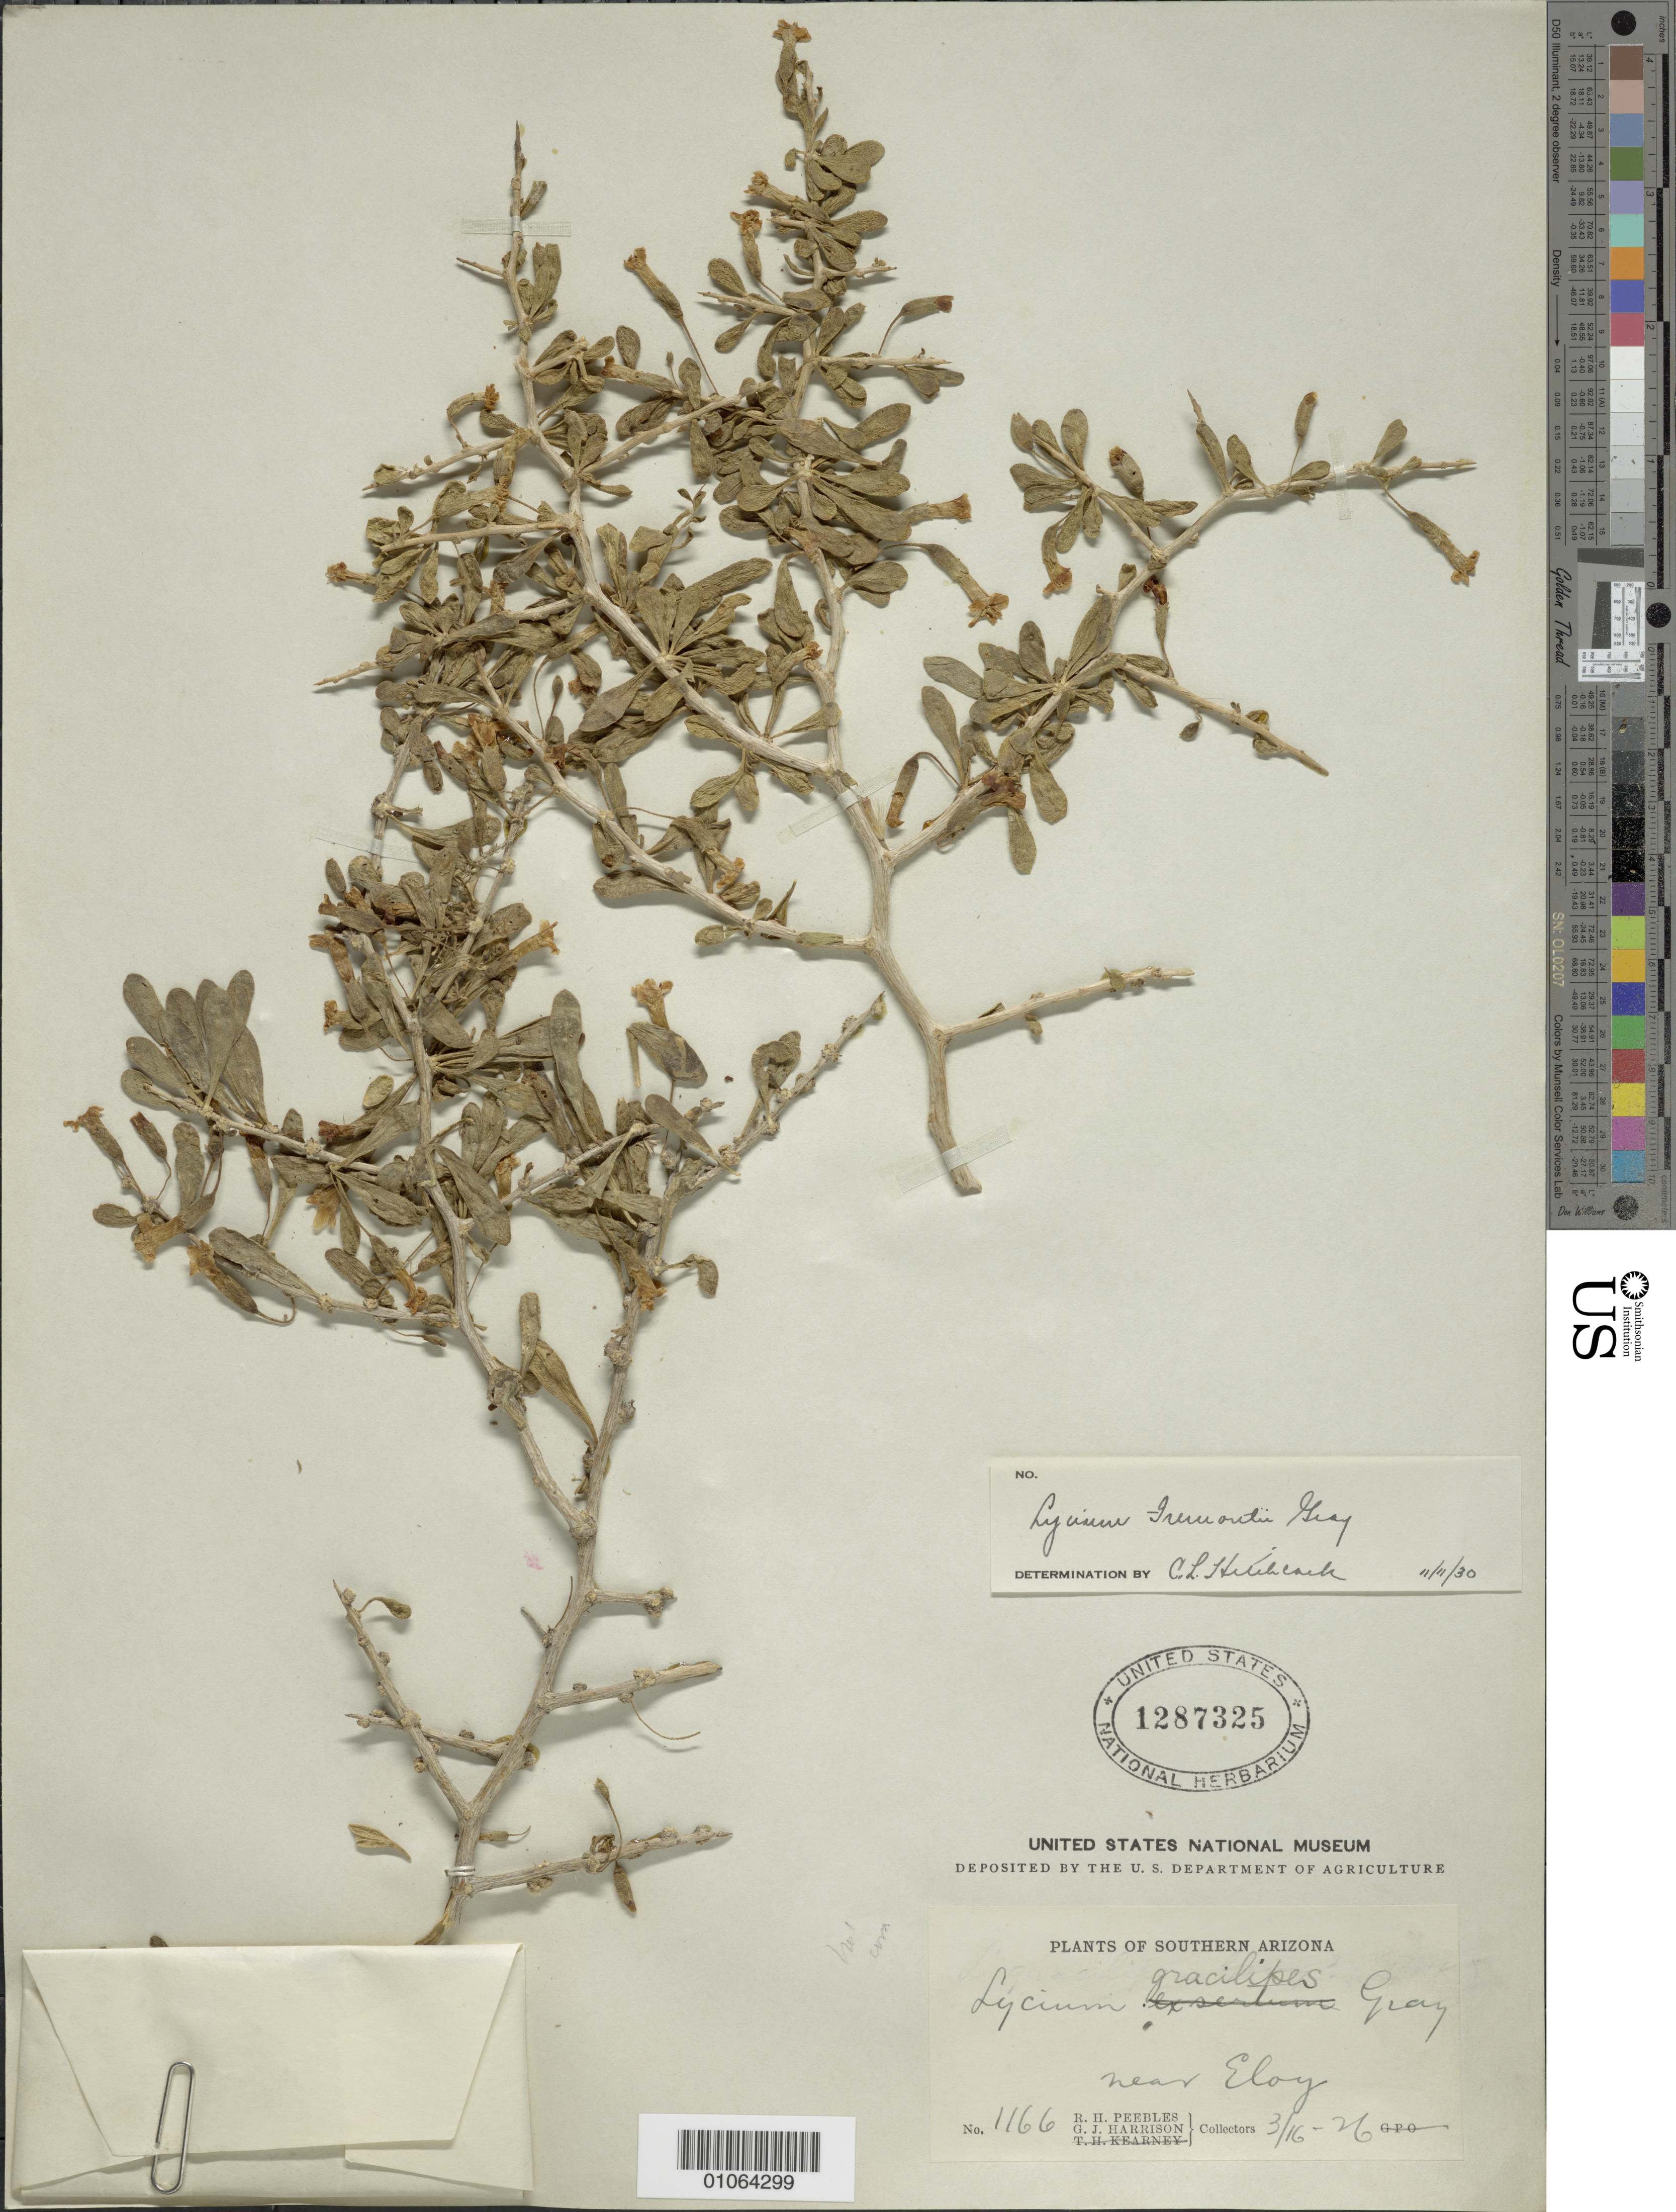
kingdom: Plantae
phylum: Tracheophyta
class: Magnoliopsida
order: Solanales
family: Solanaceae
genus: Lycium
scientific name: Lycium fremontii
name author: A. Gray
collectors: R. H. Peebles & G. J. Harrison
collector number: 1166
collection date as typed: Transcribed d/m/y: 16/3/26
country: United States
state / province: Arizona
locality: Southern Arizona, near Eloy.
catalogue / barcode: US 1287325